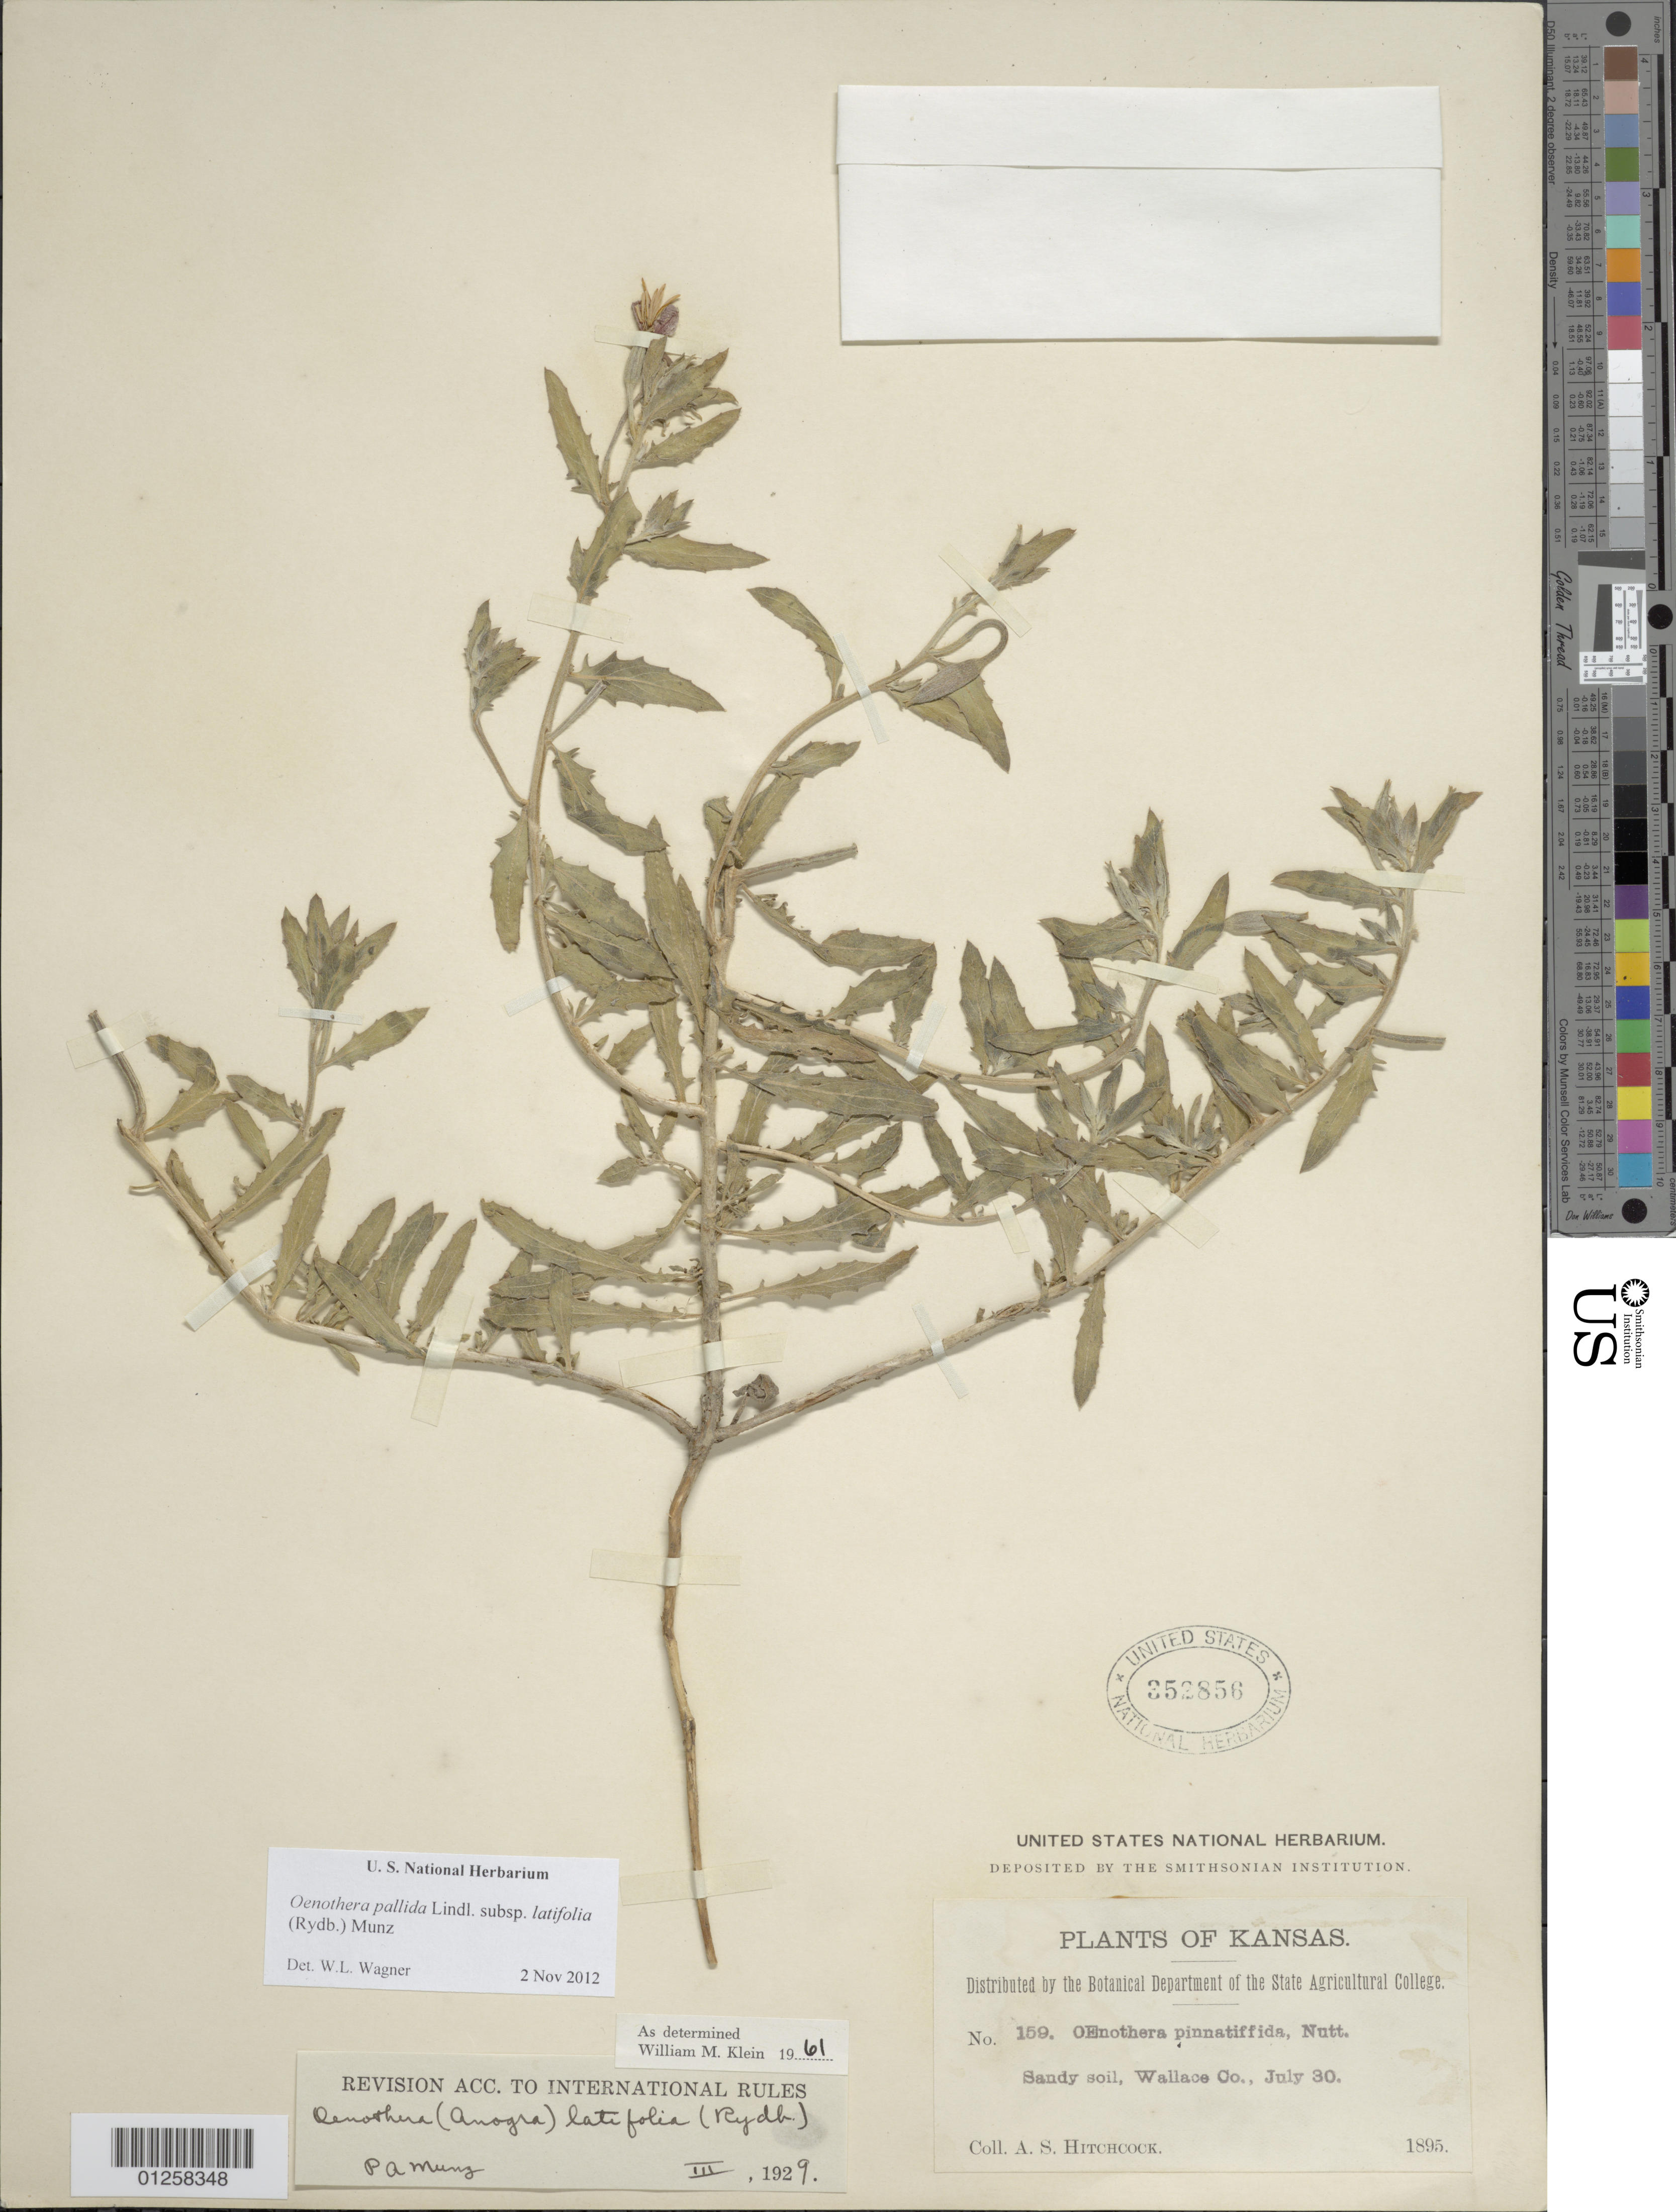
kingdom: Plantae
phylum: Tracheophyta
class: Magnoliopsida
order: Myrtales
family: Onagraceae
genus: Oenothera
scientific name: Oenothera pallida subsp. latifolia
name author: (Rydb.) Munz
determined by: Wagner, W. L., (BOT), Smithsonian Institution - National Museum of Natural History (UNITED STATES)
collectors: A. S. Hitchcock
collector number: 159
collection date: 1895-07-30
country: United States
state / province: Kansas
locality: Wallace Co.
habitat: Sandy soil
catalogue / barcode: US 352856